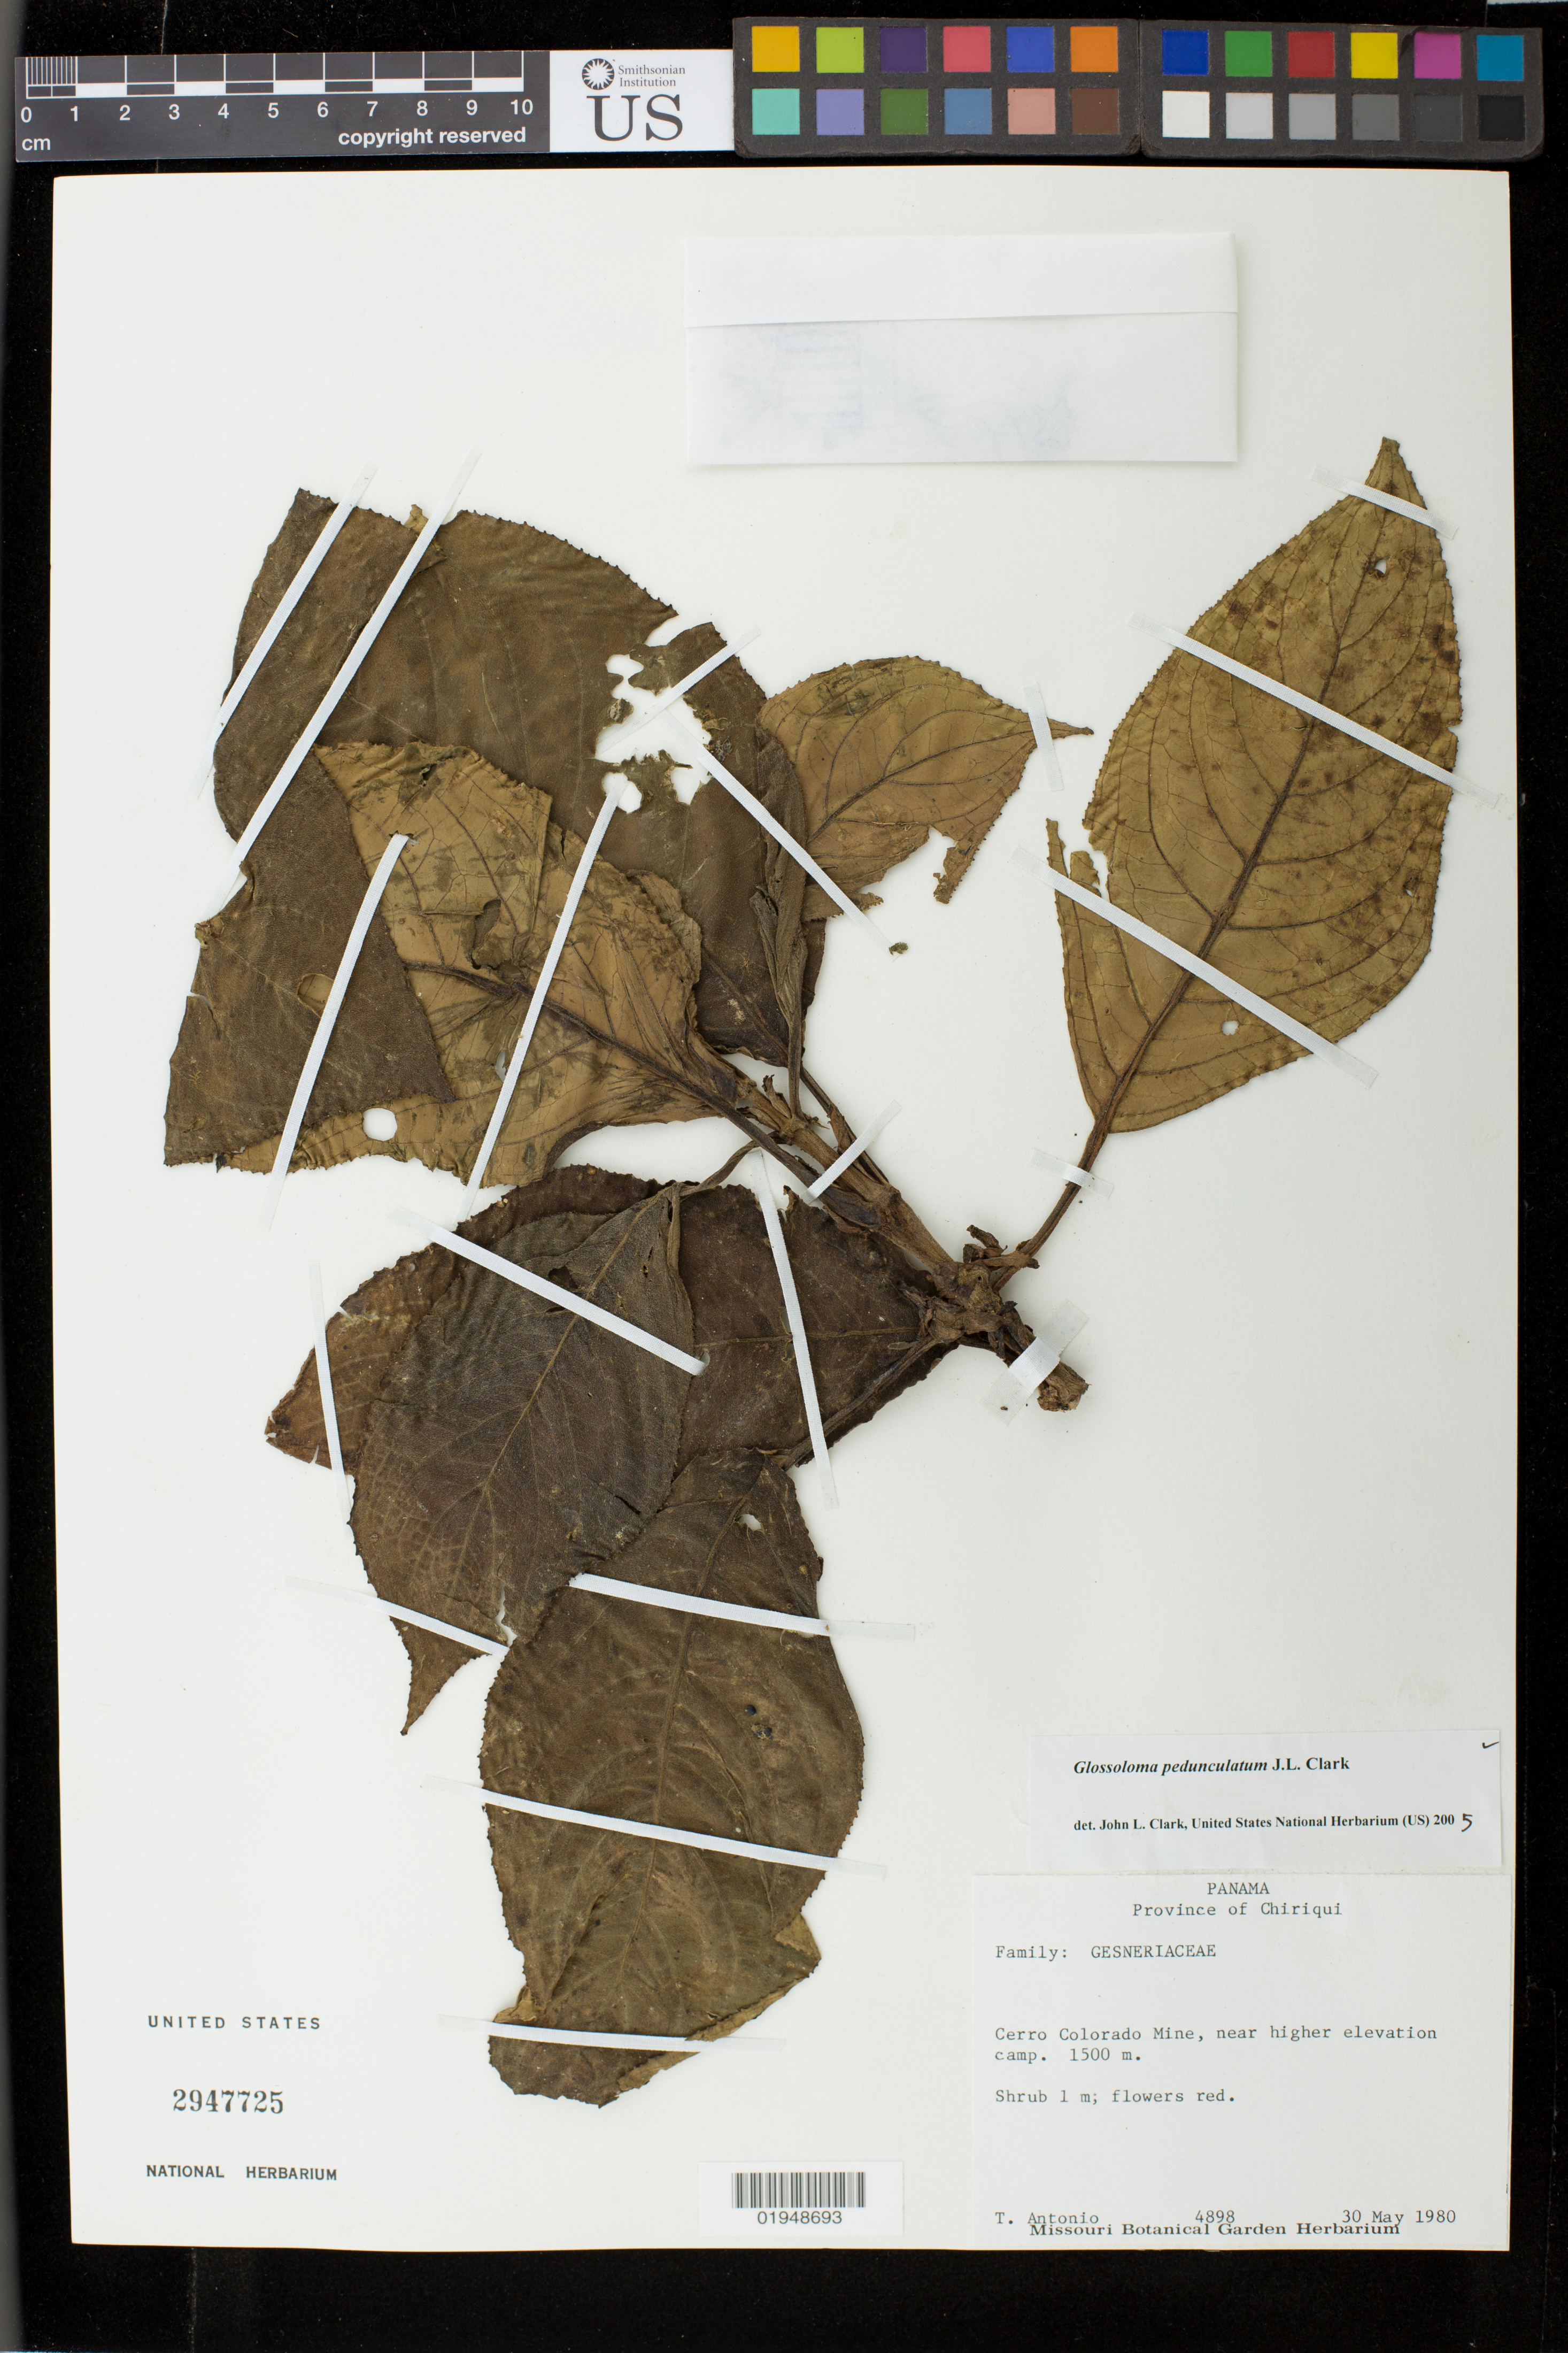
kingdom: Plantae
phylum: Tracheophyta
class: Magnoliopsida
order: Lamiales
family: Gesneriaceae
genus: Glossoloma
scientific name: Glossoloma pedunculatum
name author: J.L. Clark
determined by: Clark, J. L., (SEL), The Marie Selby Botanical Garden (UNITED STATES)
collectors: T. Antonio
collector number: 4898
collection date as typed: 30 May 1980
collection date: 1980-05-30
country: Panama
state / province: Chiriquí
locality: Cerro Colorado mine, near higher elevation camp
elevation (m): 1500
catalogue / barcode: US 2947725